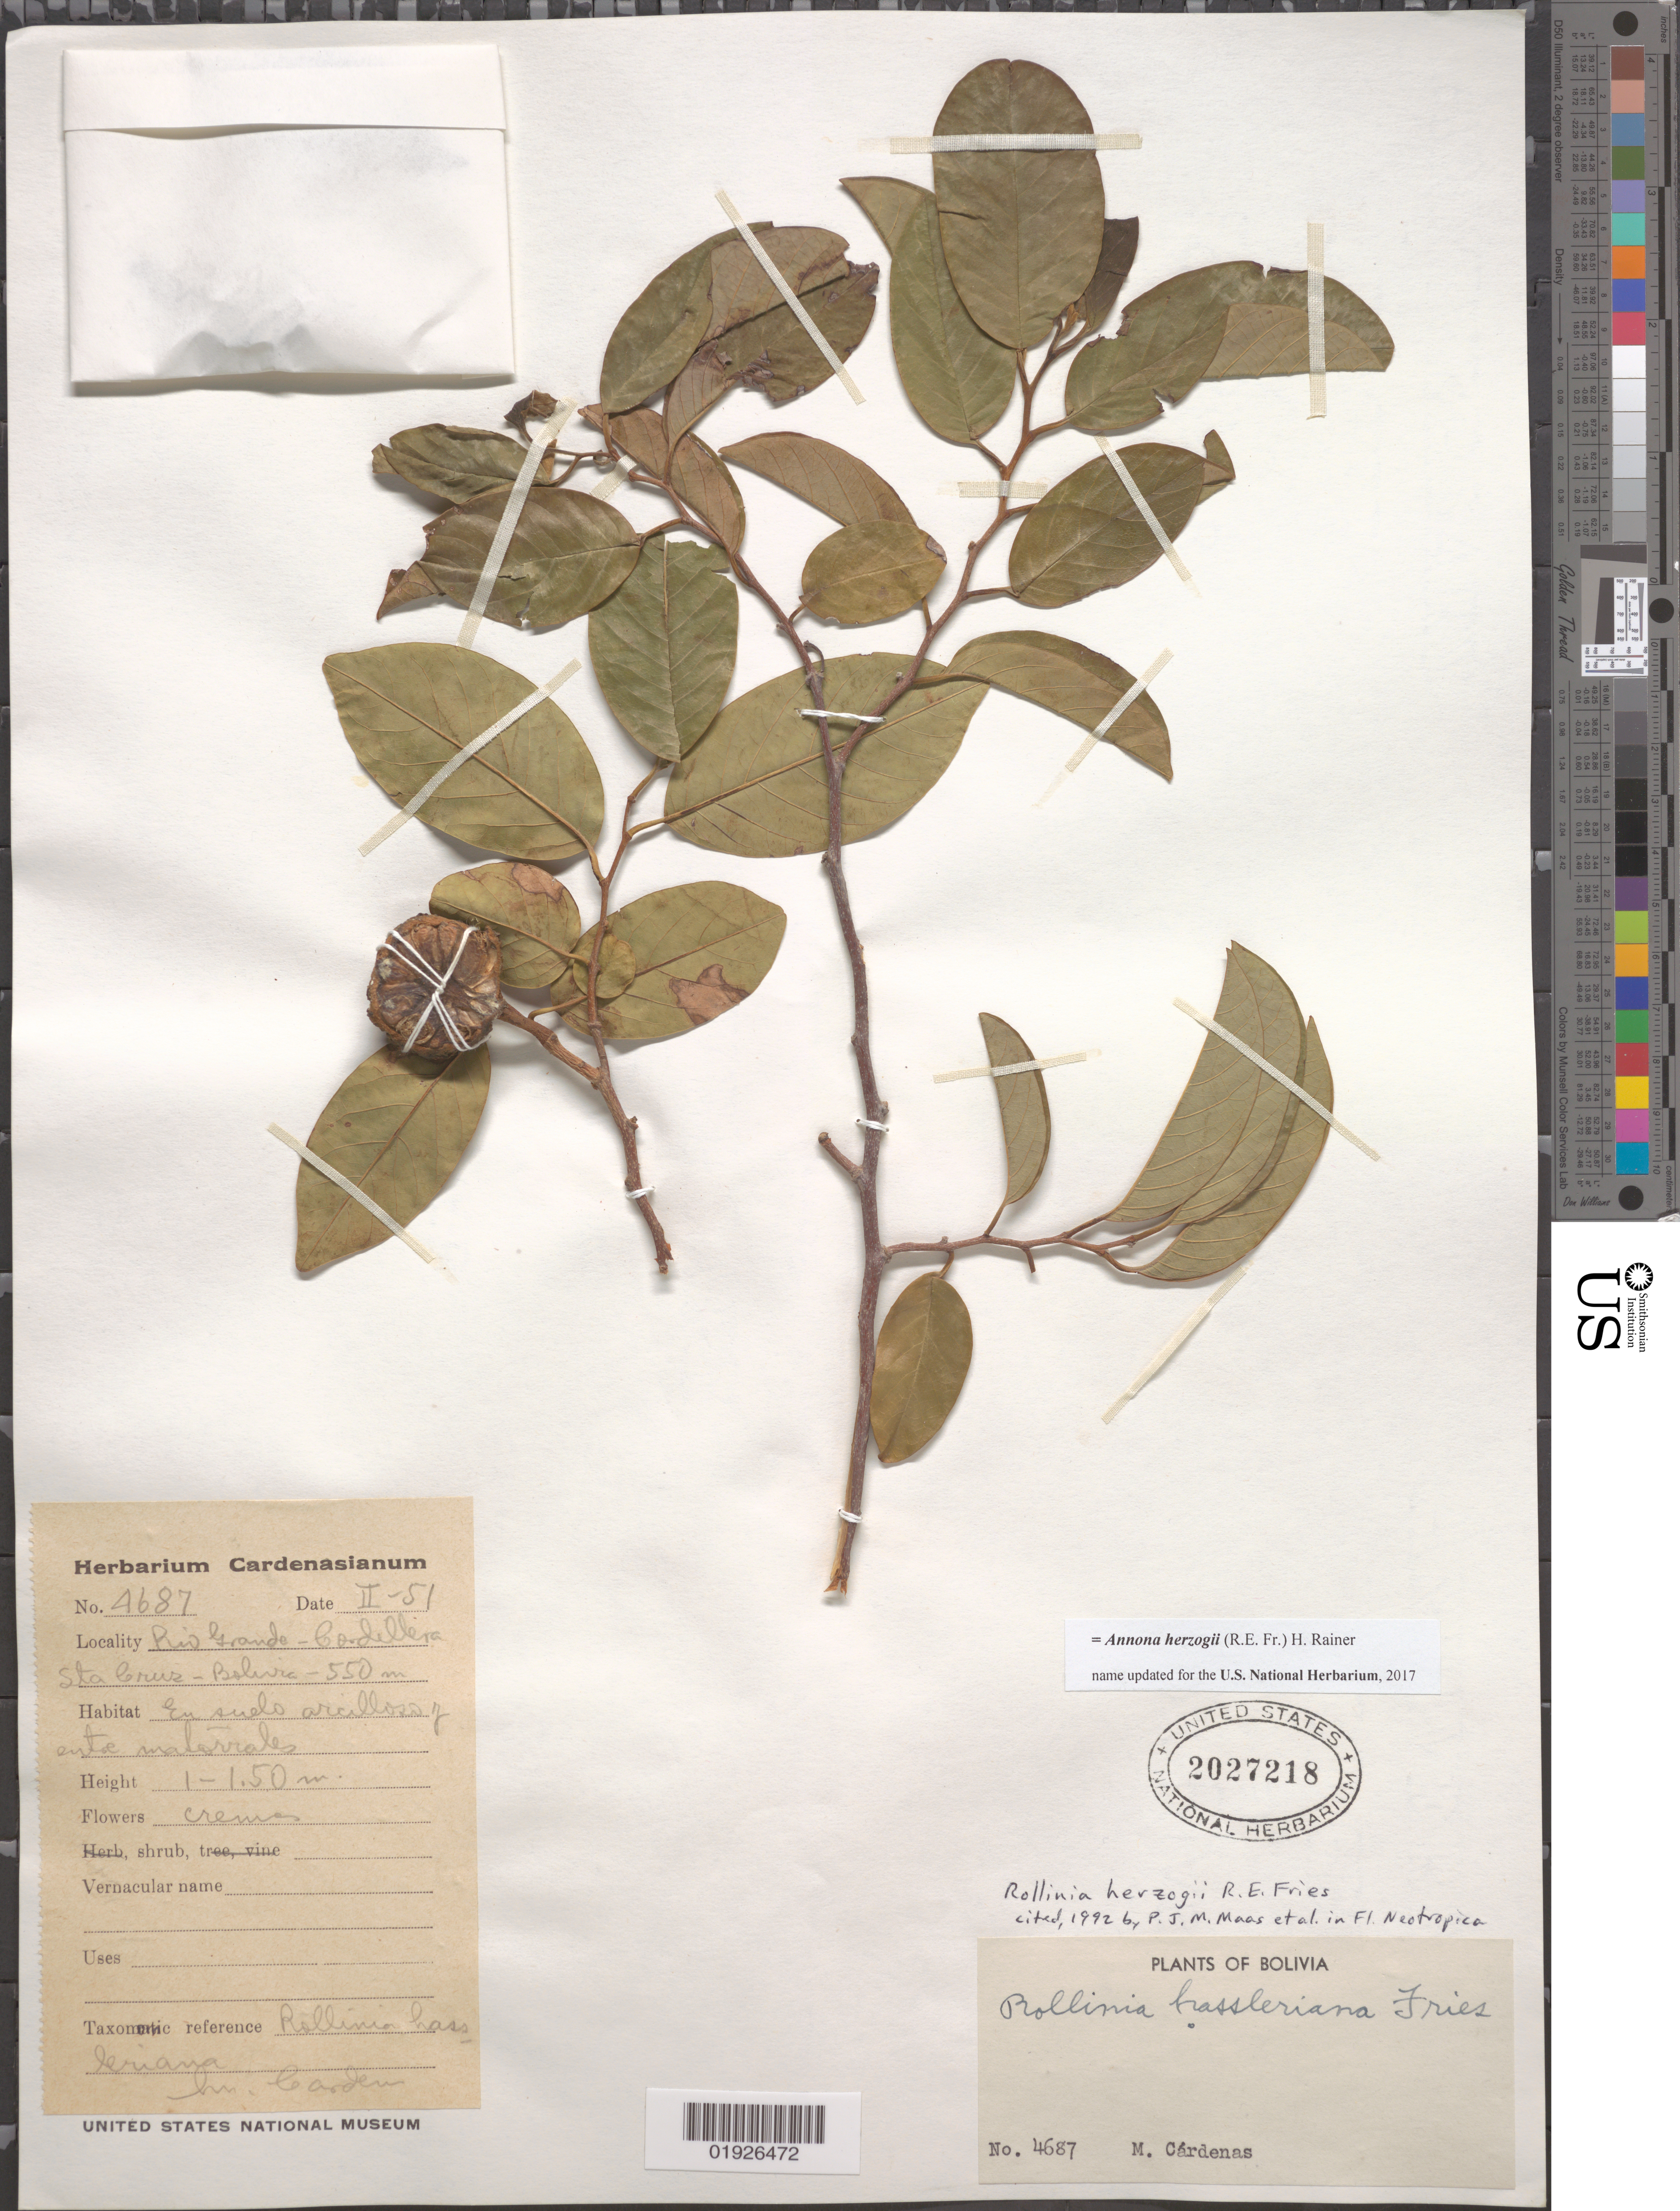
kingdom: Plantae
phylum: Tracheophyta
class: Magnoliopsida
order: Magnoliales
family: Annonaceae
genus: Annona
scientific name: Annona herzogii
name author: (R.E. Fr.) H. Rainer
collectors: M. Cárdenas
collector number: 4687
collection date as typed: Feb 1951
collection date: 1951-02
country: Bolivia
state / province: Santa Cruz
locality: Rio Grande - Provincia Cordillera.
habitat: En suelo arcilloso y entre matorrales.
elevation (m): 550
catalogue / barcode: US 2027218